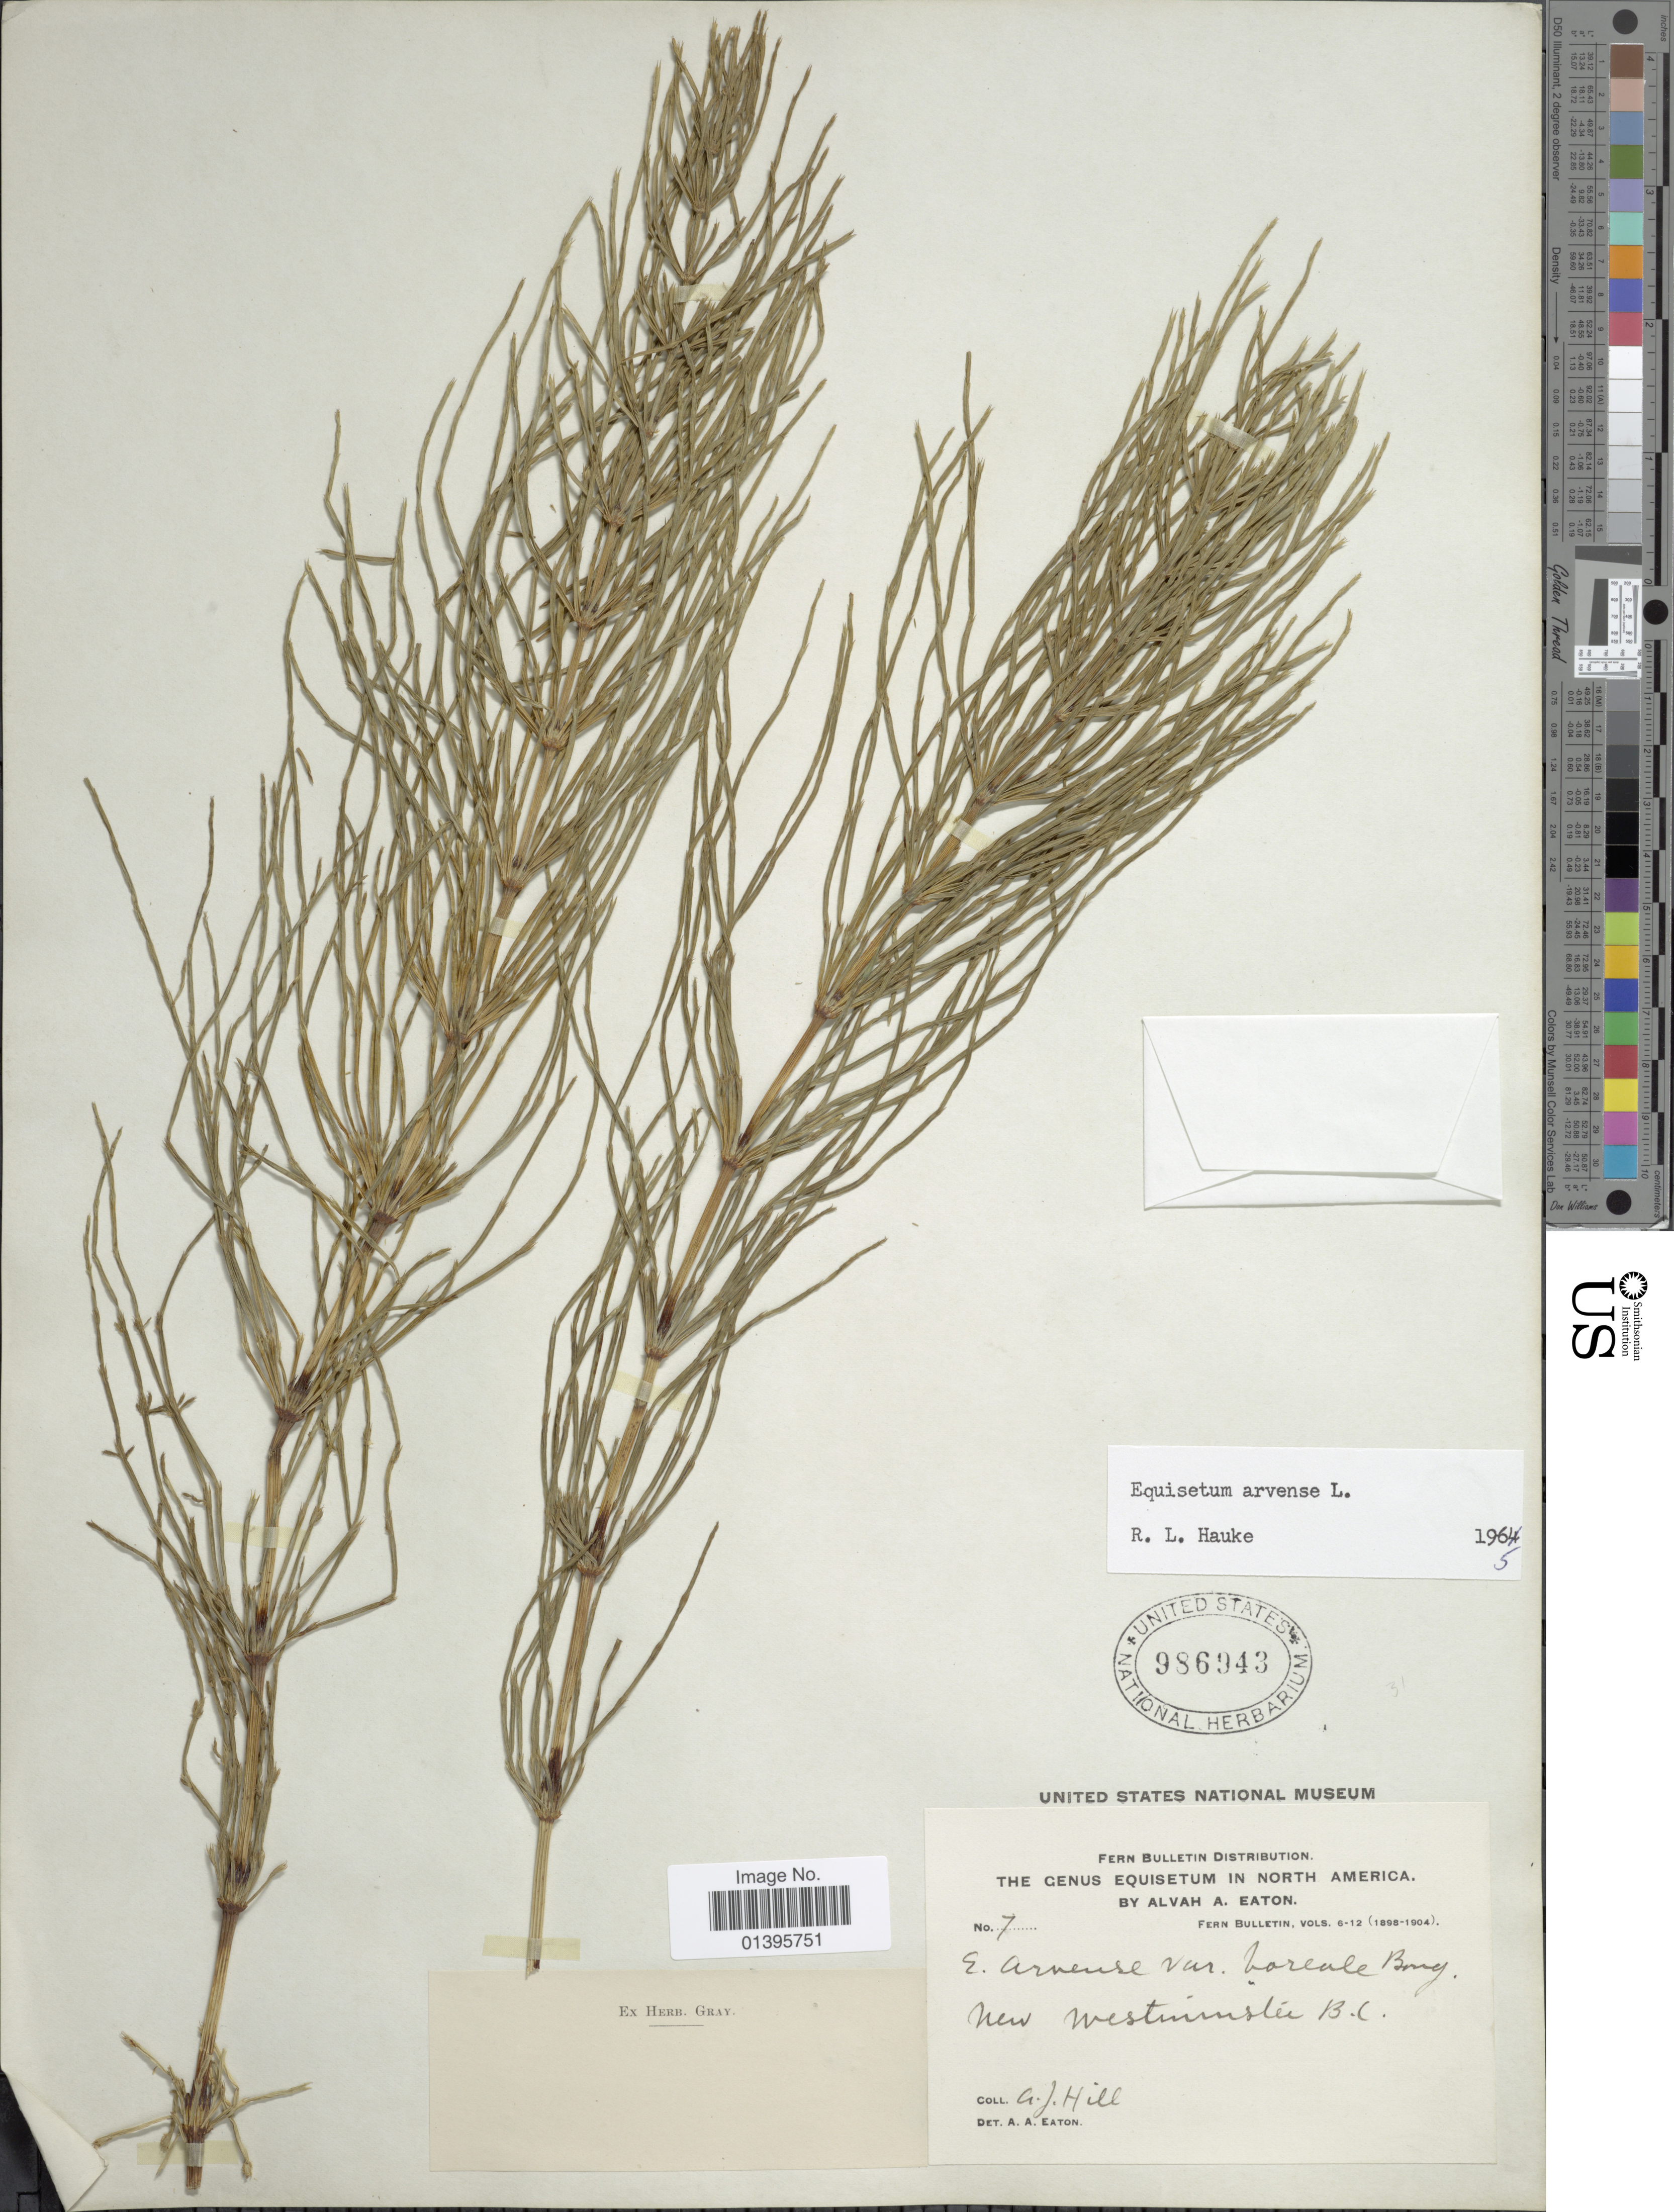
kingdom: Plantae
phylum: Tracheophyta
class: Polypodiopsida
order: Equisetales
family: Equisetaceae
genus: Equisetum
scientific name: Equisetum arvense var. boreale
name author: (Bong.) Rupr.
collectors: A. Hill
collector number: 7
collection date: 1898/1904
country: Canada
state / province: British Columbia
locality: New Westminster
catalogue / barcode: US 986943